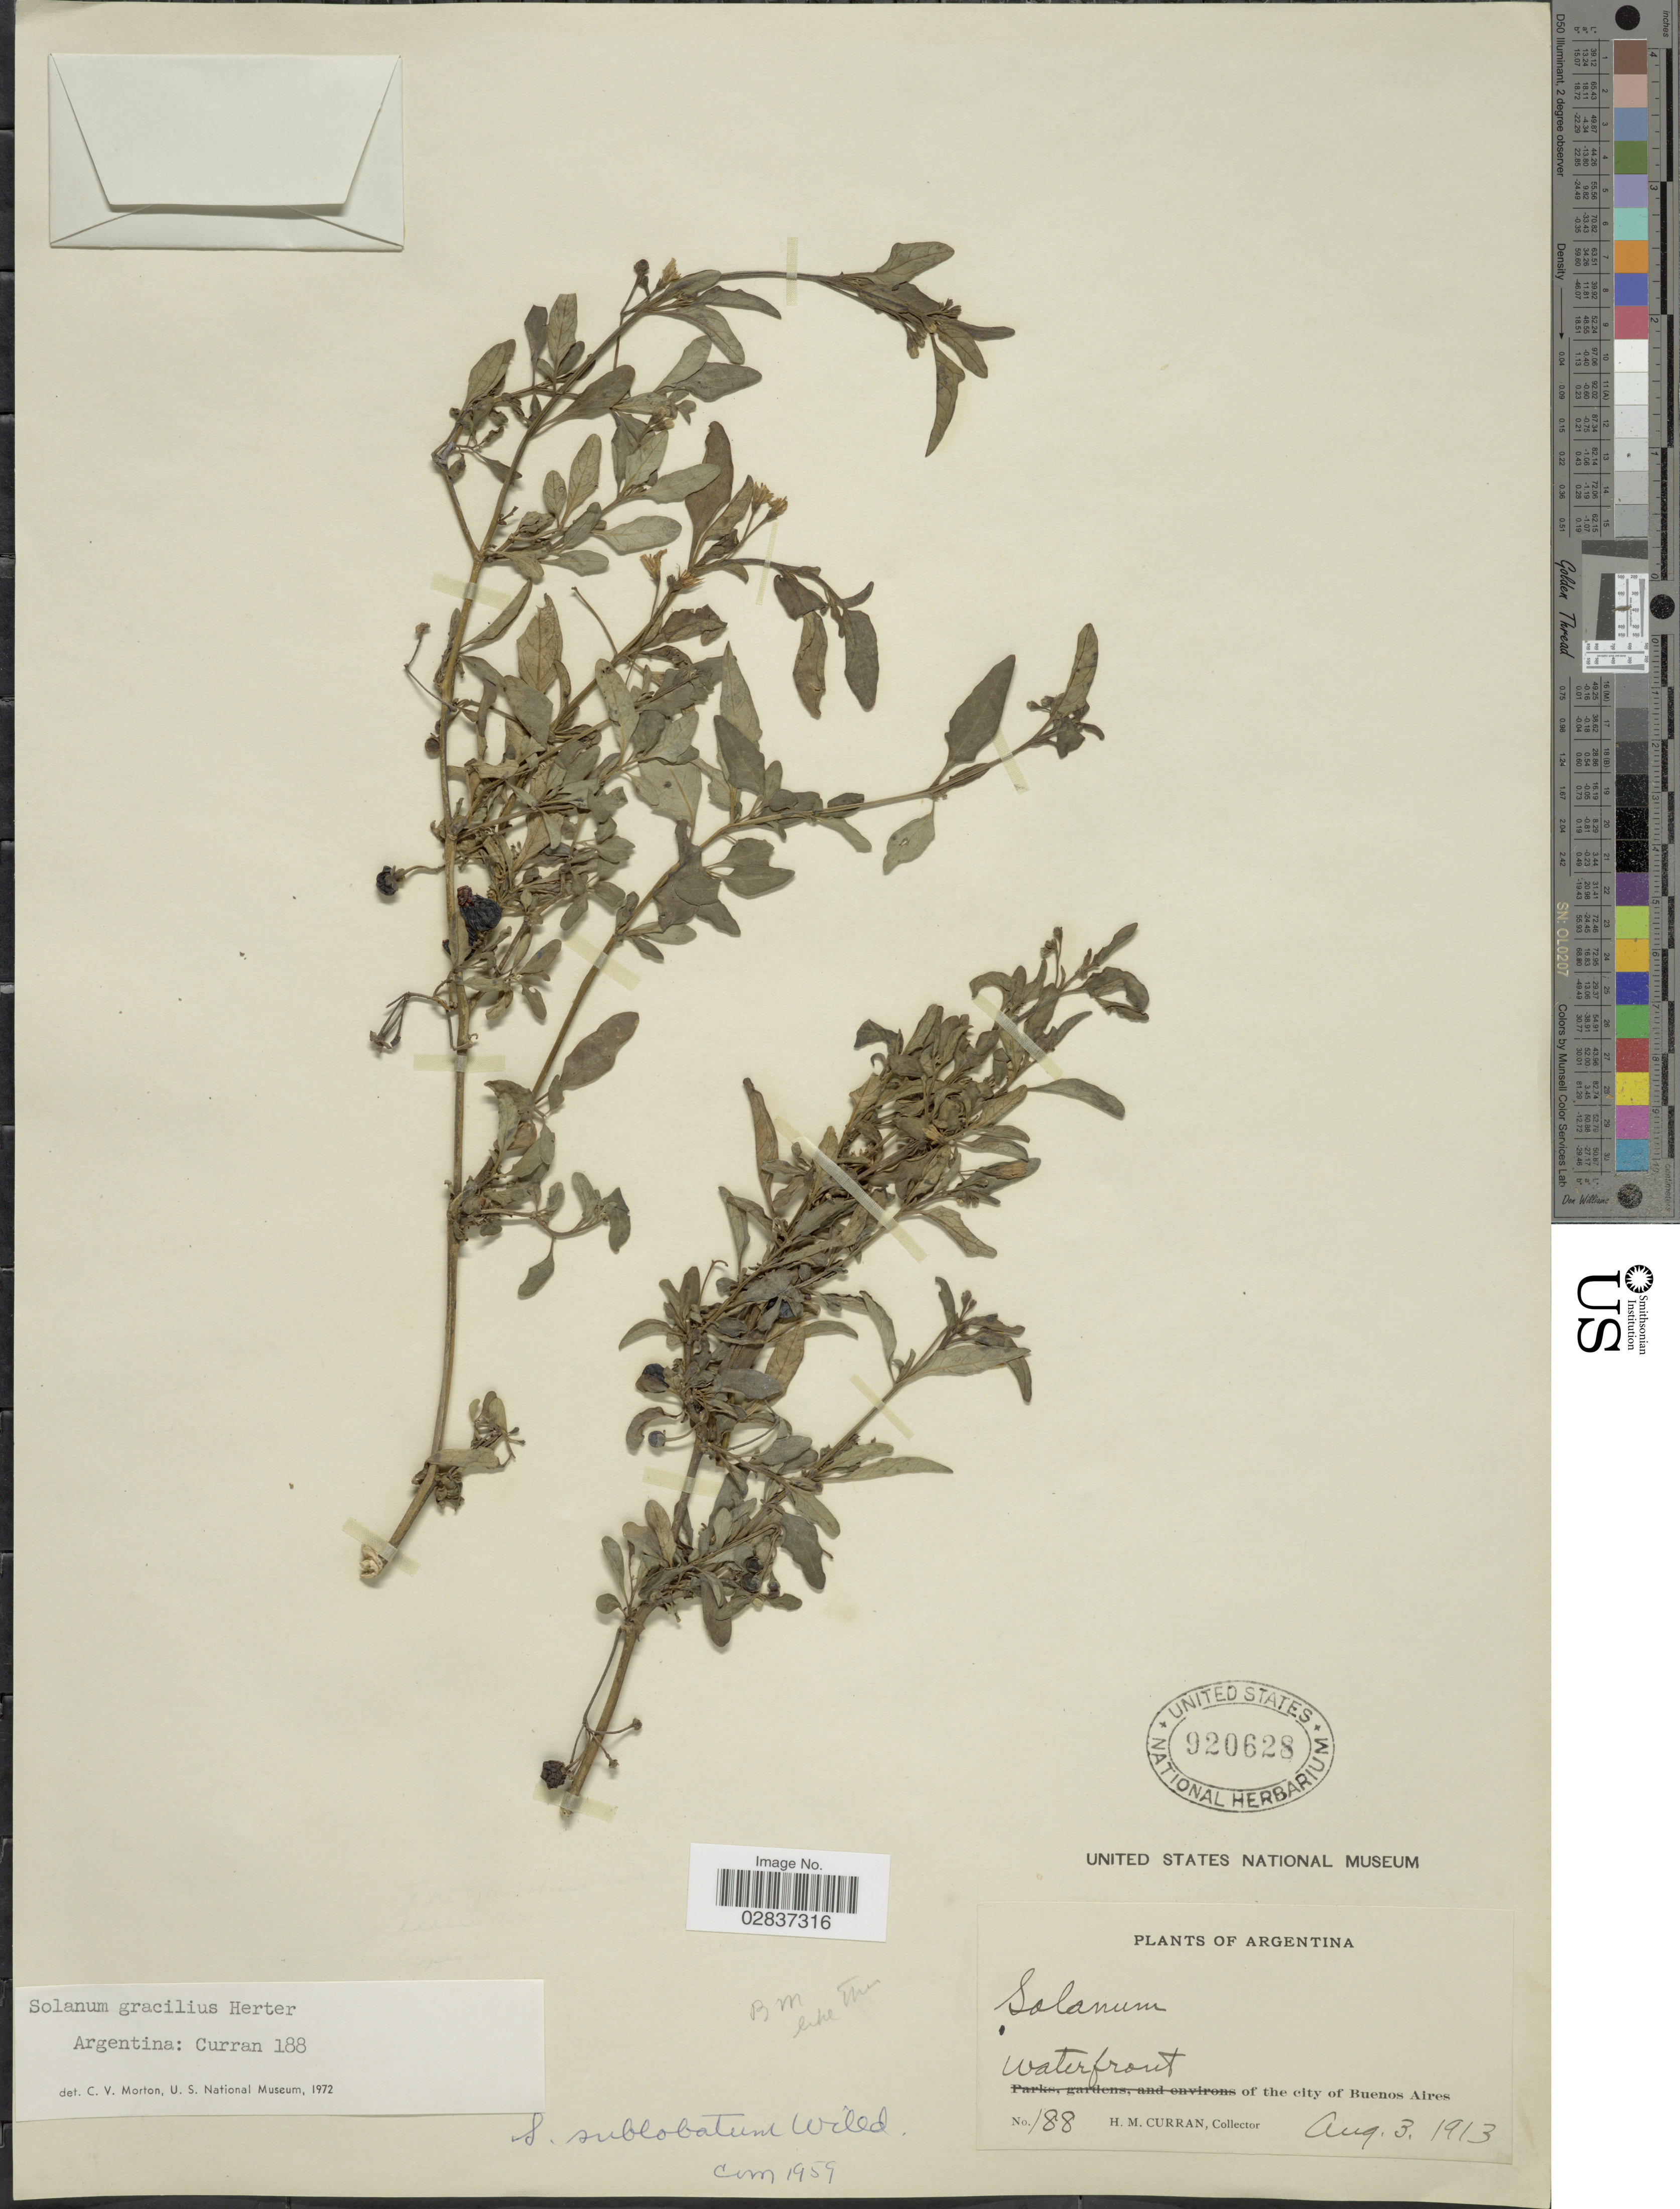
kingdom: Plantae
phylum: Tracheophyta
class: Magnoliopsida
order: Solanales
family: Solanaceae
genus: Solanum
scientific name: Solanum gracilius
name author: Herter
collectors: H. M. Curran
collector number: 188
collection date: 1913-08-03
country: Argentina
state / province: Buenos Aires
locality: Waterfront of the city of Buenos Aires.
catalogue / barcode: US 920628